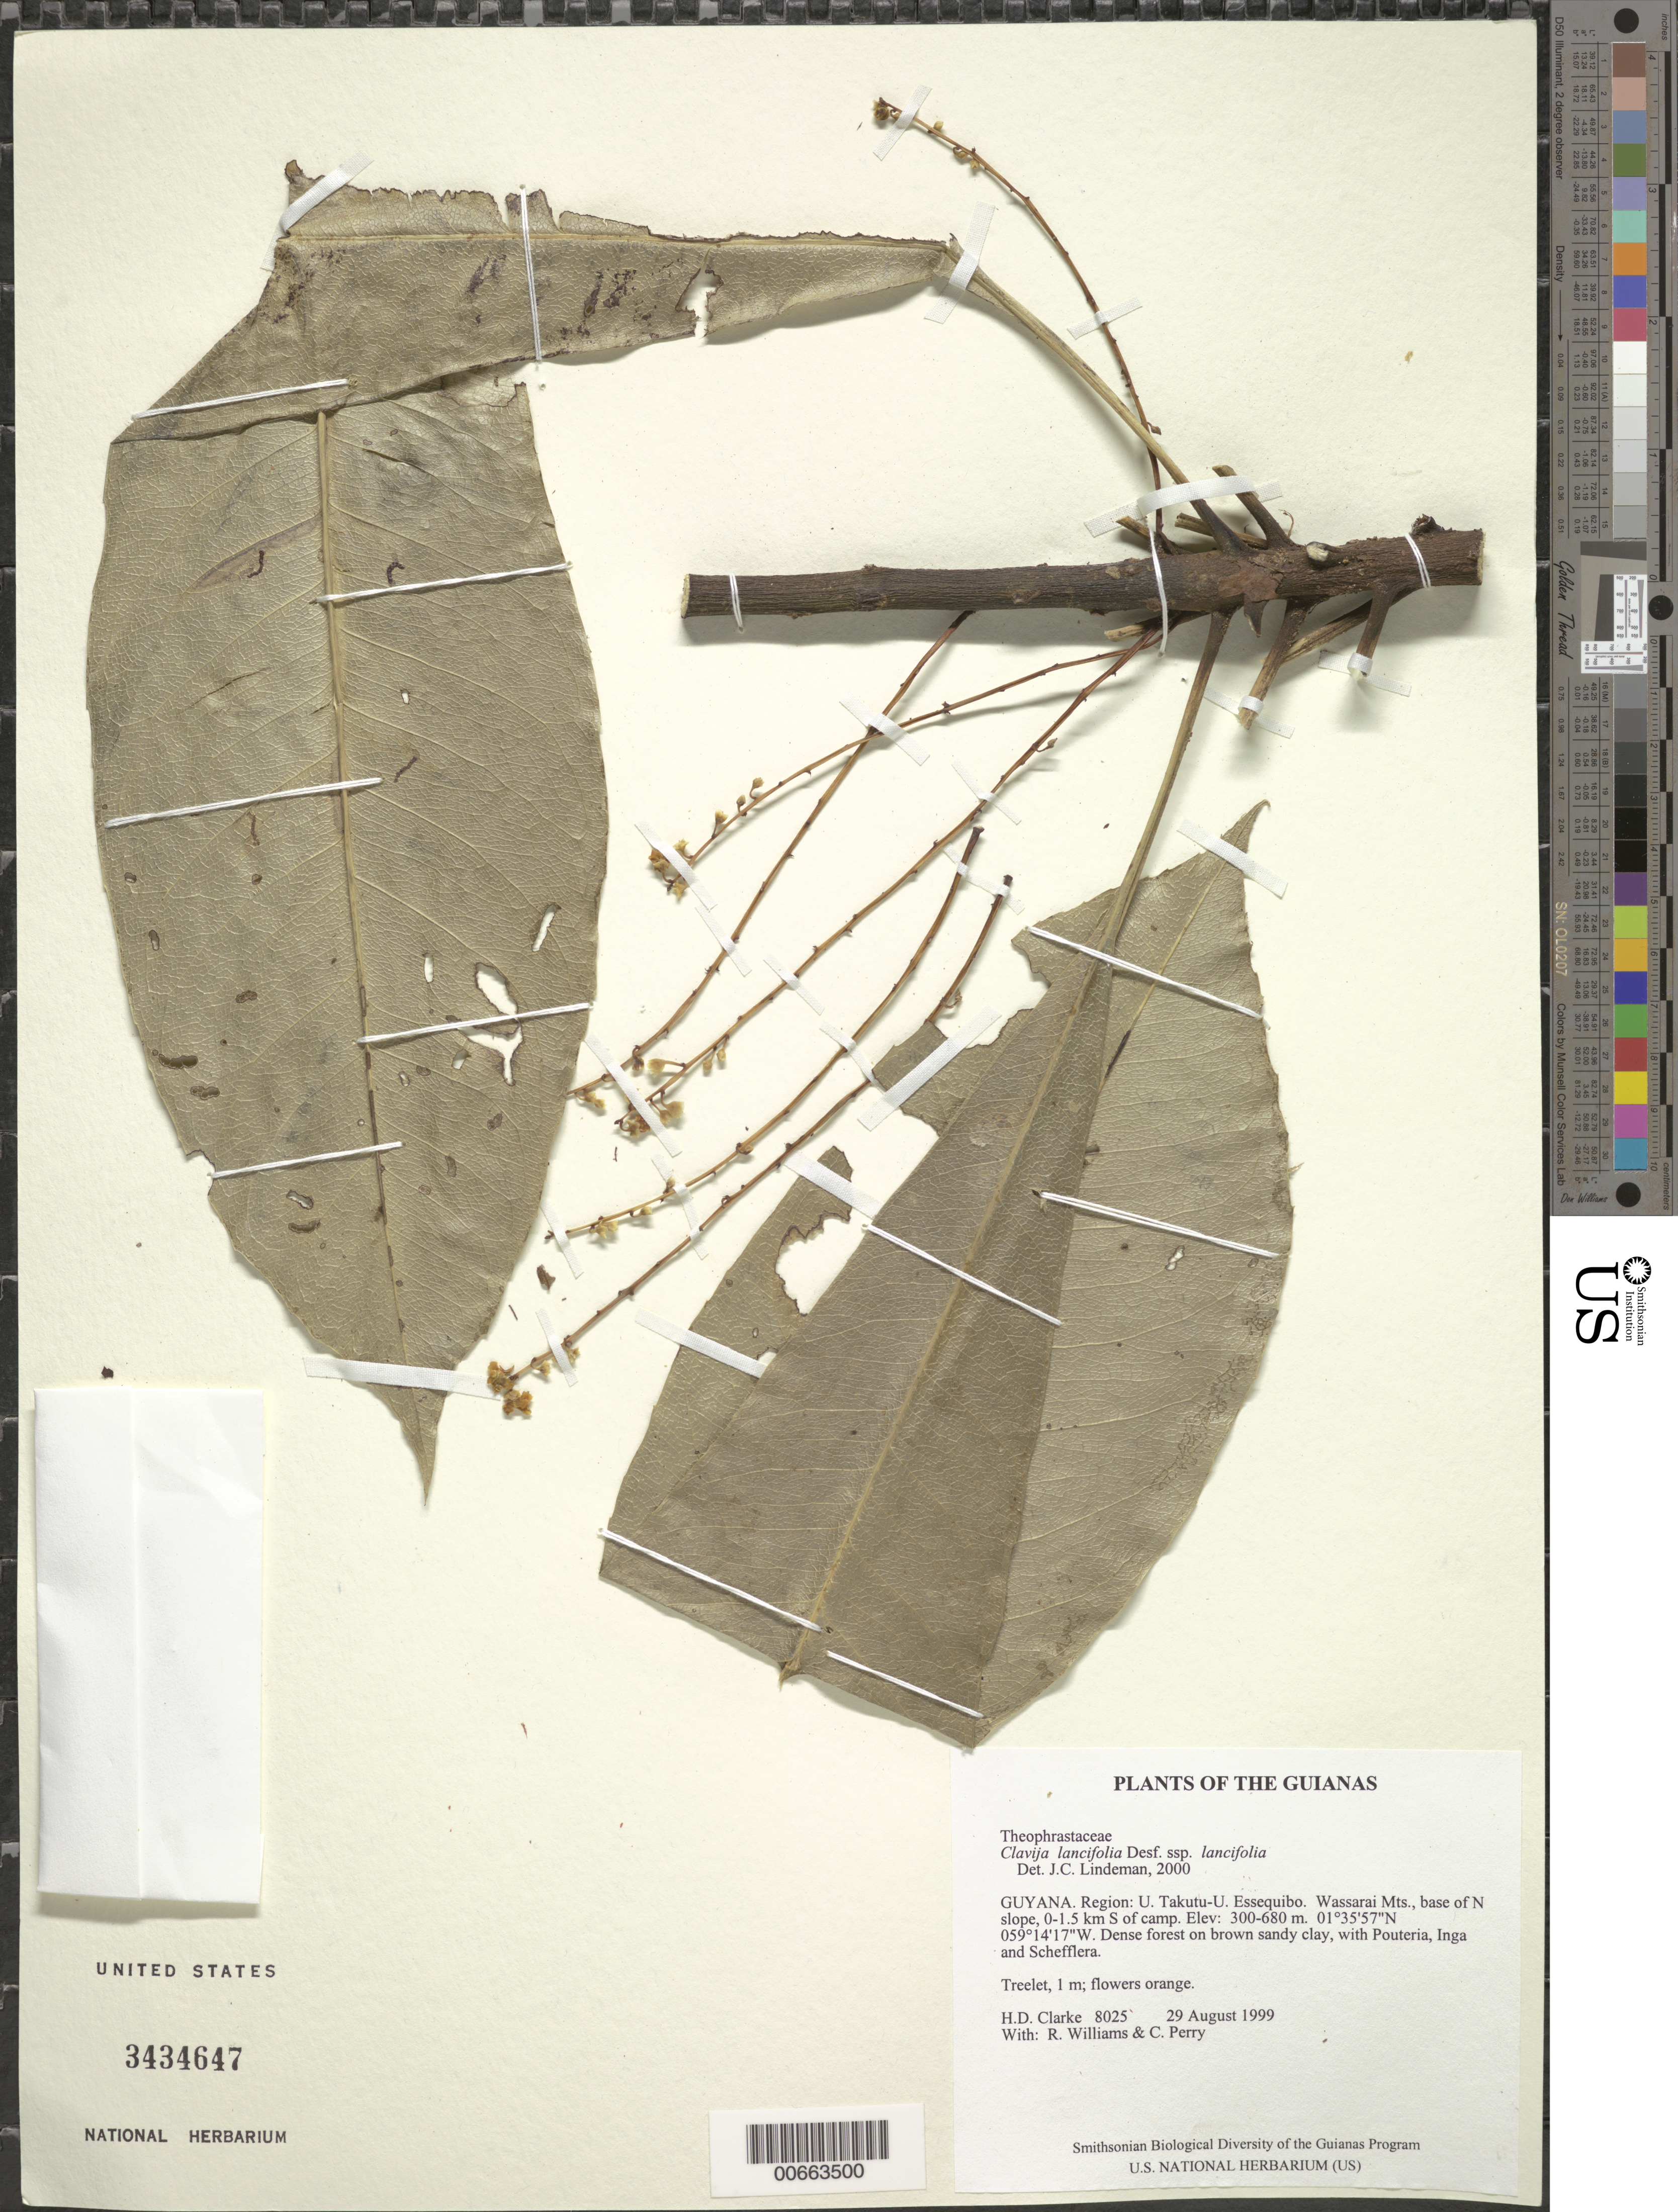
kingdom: Plantae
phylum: Tracheophyta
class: Magnoliopsida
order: Ericales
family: Primulaceae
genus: Clavija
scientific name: Clavija lancifolia subsp. lancifolia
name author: Desf.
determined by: Lindeman, J. C.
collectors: H. D. Clarke, R. Williams & C. Perry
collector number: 8025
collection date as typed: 29 August 1999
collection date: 1999-08-29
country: Guyana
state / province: U. Takutu-U. Essequibo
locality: Wassarai Mts., base of N slope, 0-1.5 km S of camp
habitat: Dense forest on brown sandy clay, with Pouteria, Inga and Schefflera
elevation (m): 300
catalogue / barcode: US 3434647